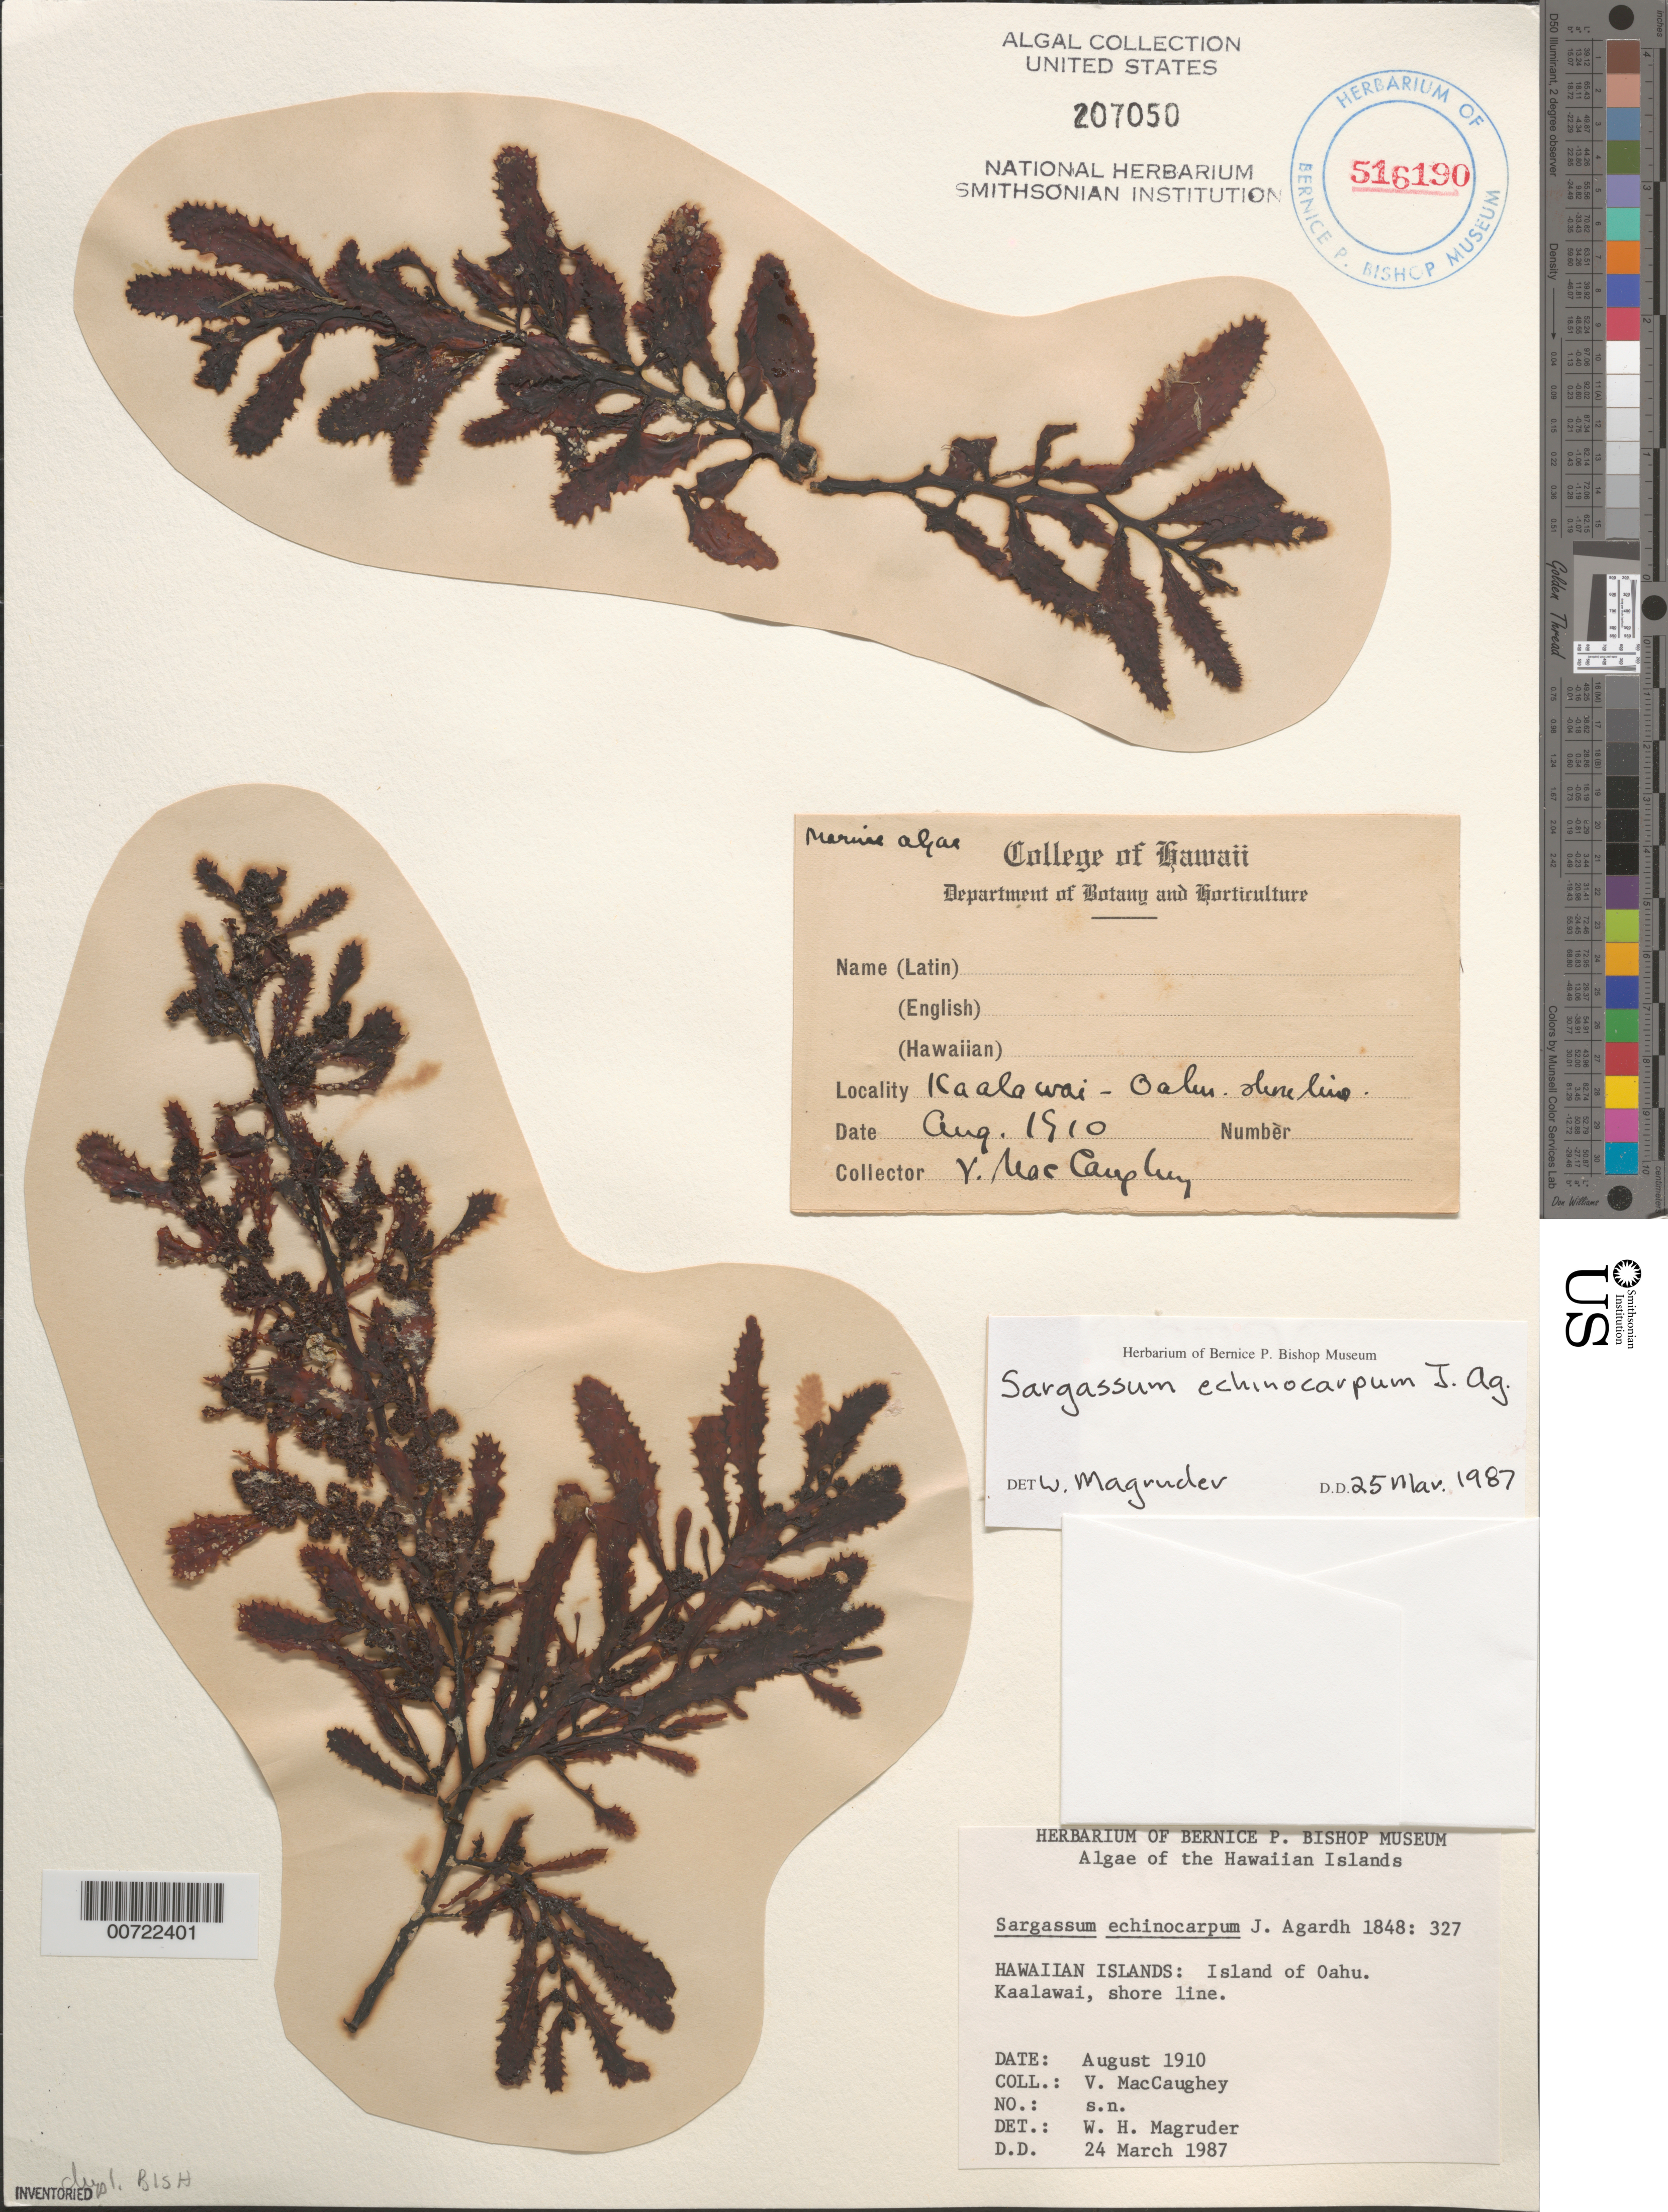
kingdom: Chromista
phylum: Ochrophyta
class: Phaeophyceae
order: Fucales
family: Sargassaceae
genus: Sargassum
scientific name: Sargassum aquifolium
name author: (Turner) C. Agardh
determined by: Algae name updating Project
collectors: V. MacCaughey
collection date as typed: Aug 1910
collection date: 1910-08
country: United States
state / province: Hawaii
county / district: Honolulu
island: Oahu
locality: Kaalawai, shoreline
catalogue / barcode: US 207050